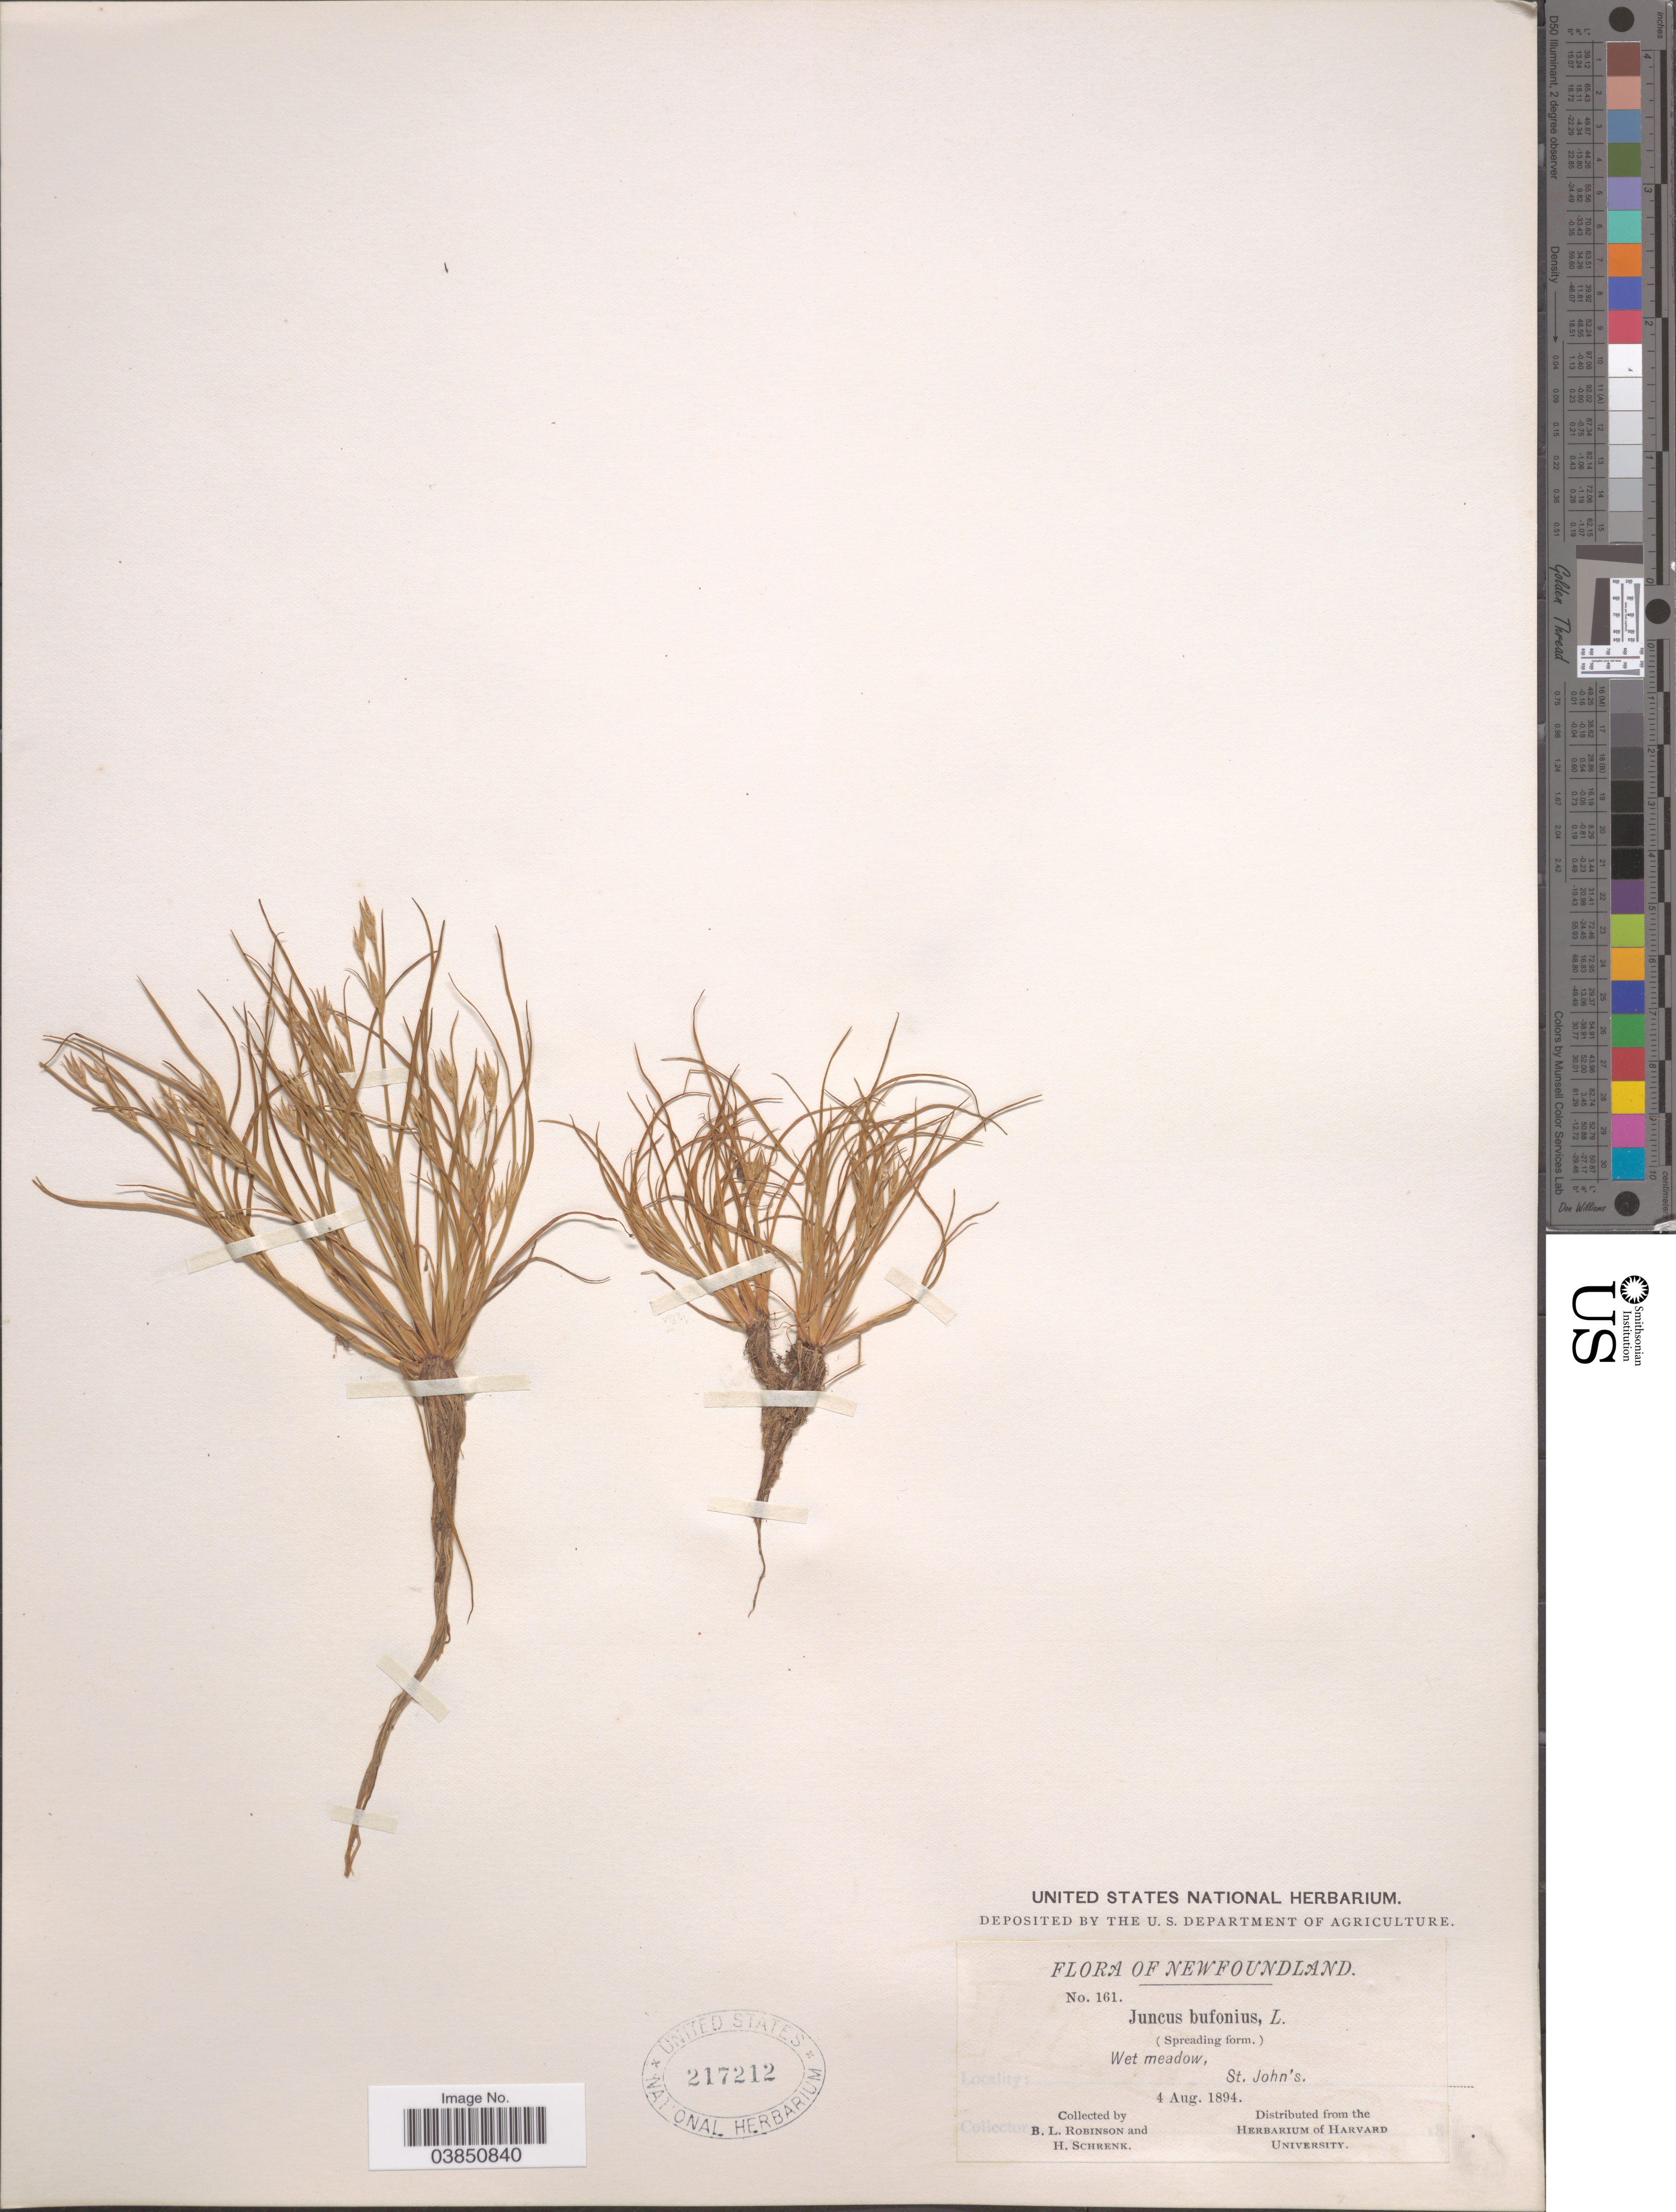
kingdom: Plantae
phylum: Tracheophyta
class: Liliopsida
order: Poales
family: Juncaceae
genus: Juncus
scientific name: Juncus bufonius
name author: L.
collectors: B. L. Robinson & H. Schrenk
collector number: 161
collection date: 1894-08-04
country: Canada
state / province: Newfoundland and Labrador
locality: St. John's.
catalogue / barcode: US 217212